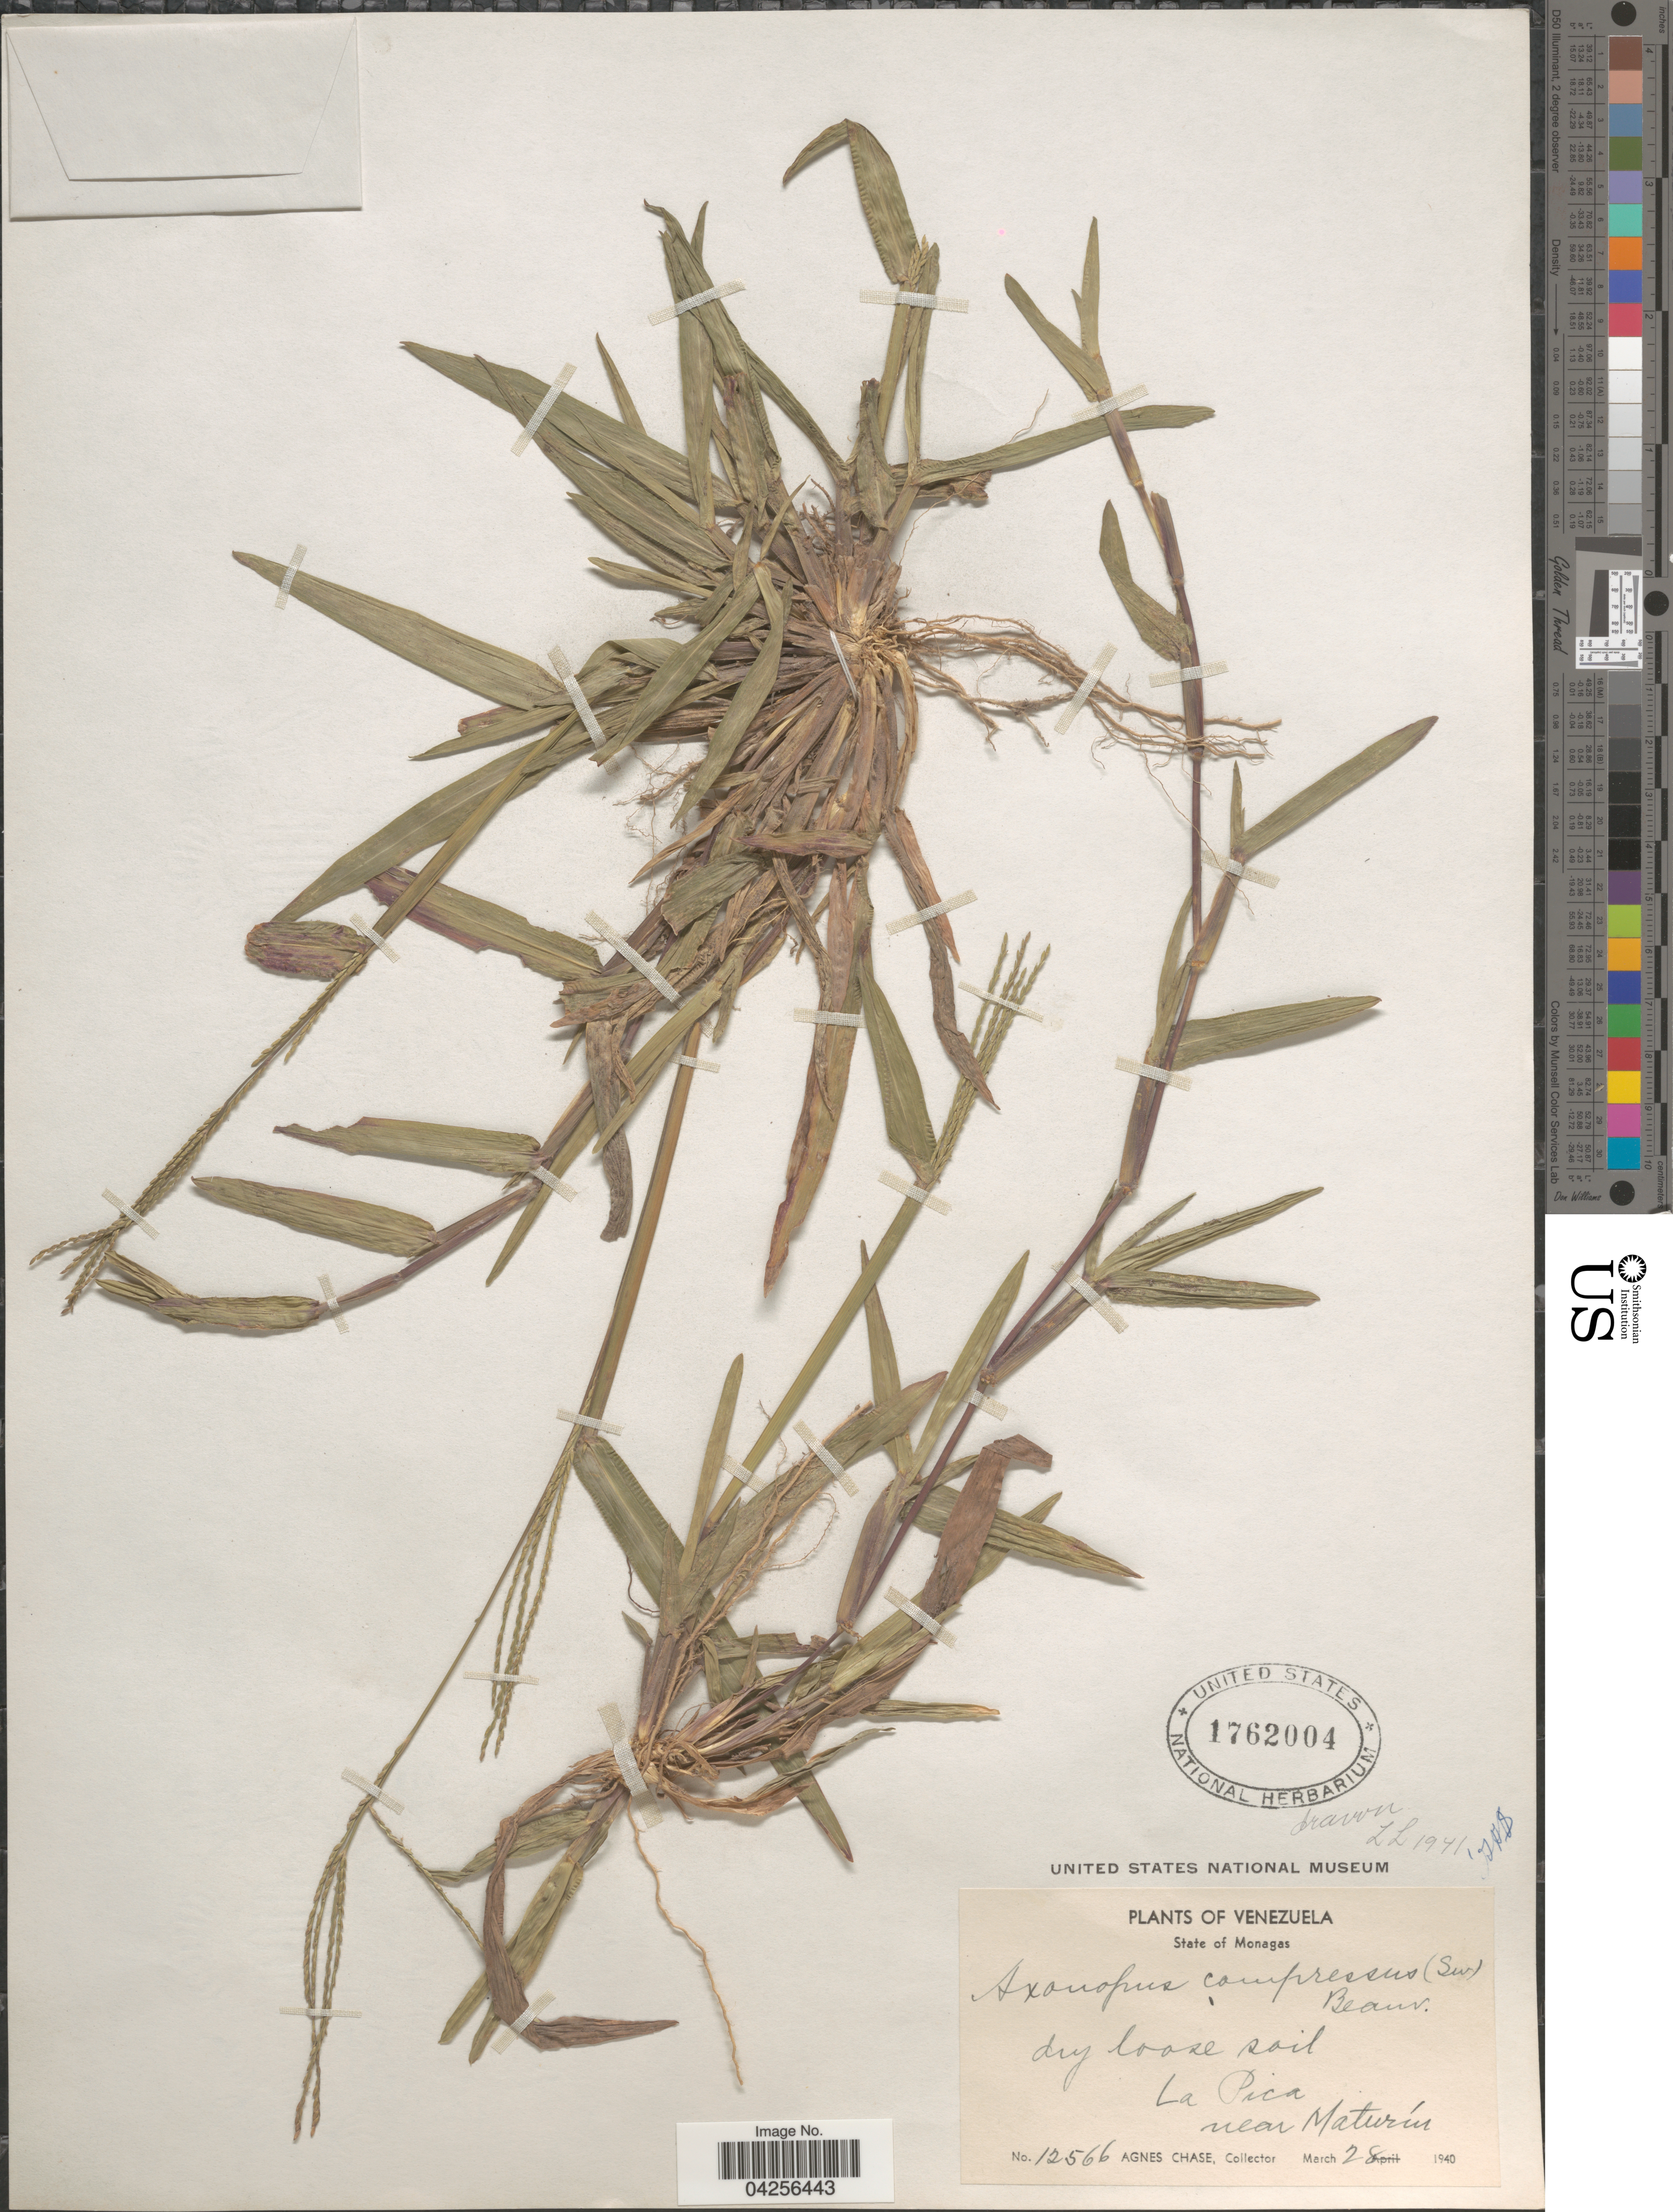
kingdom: Plantae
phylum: Tracheophyta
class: Liliopsida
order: Poales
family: Poaceae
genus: Axonopus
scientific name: Axonopus compressus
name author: (Sw.) P. Beauv.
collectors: A. Chase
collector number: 12566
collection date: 1940-03-02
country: Venezuela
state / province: Monagas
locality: La Pica near Maturín.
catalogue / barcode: US 1762004